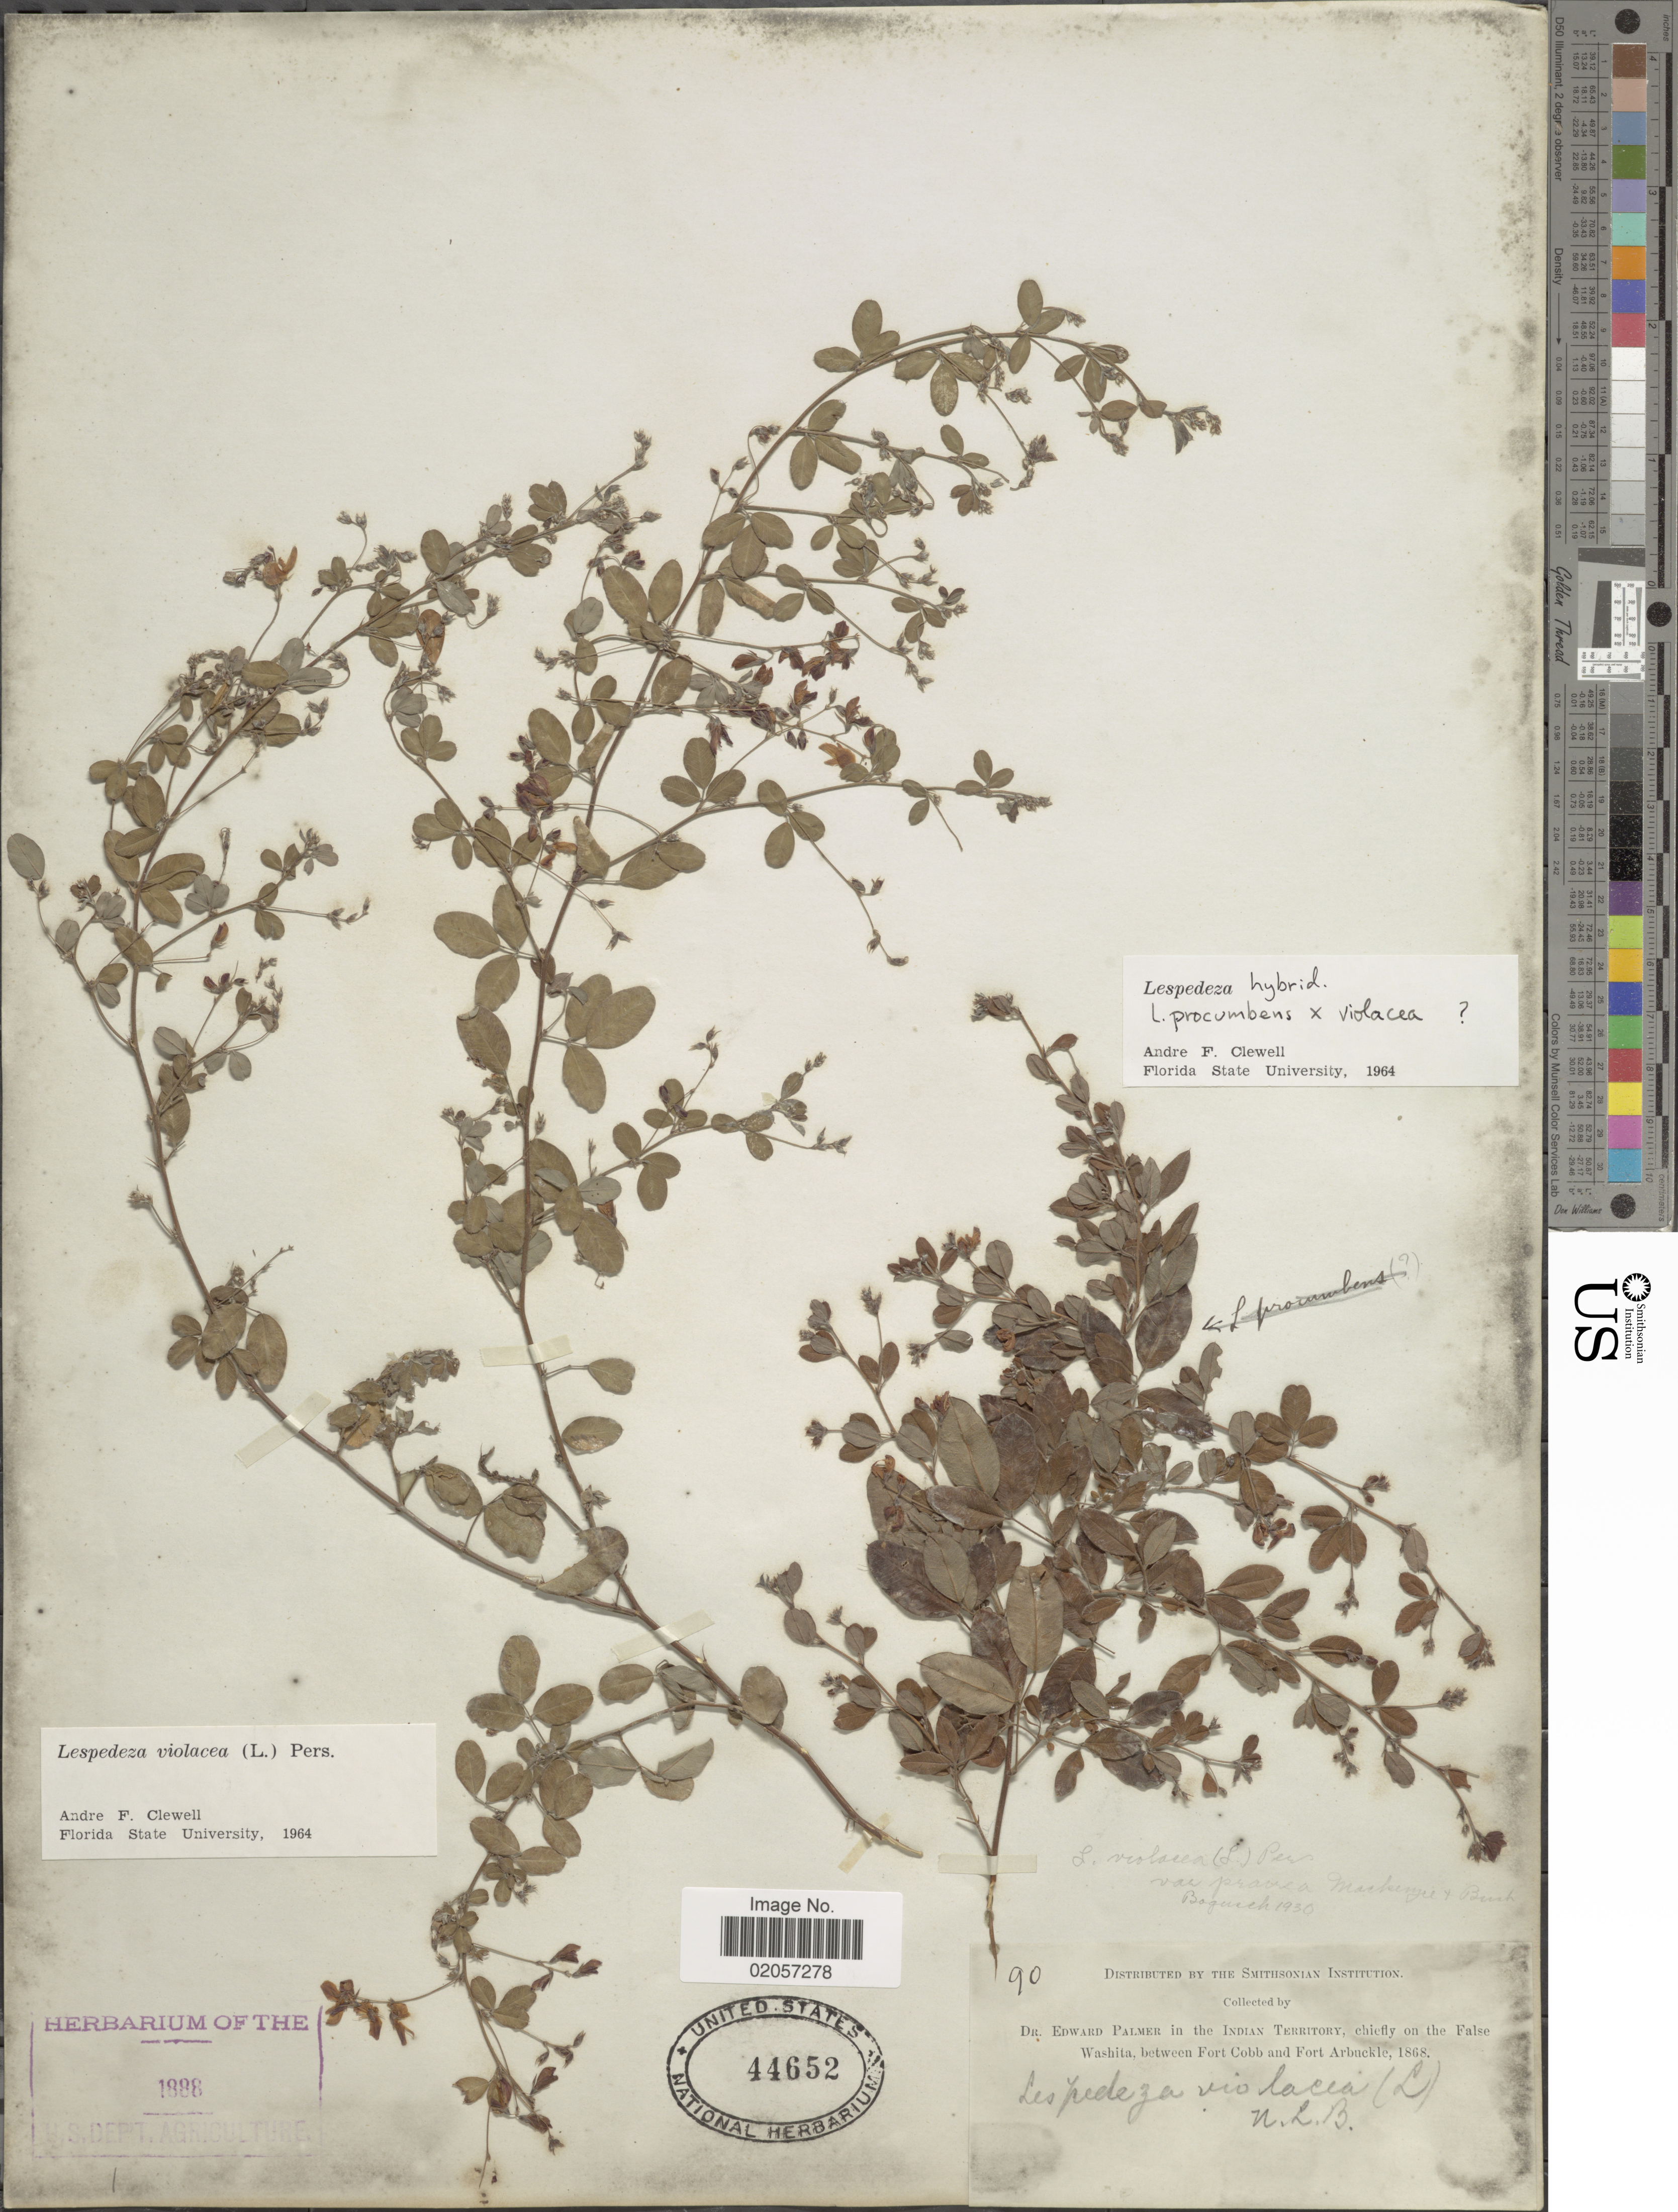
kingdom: Plantae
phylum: Tracheophyta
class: Magnoliopsida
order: Fabales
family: Fabaceae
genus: Lespedeza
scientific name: Lespedeza violacea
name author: (L.) Pers.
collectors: E. Palmer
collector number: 90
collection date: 1868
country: United States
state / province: Oklahoma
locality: In the Indian Territory, Chiefly on the False Washita, between Fort Cobb and Fort Arbuckle.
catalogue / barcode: US 44652